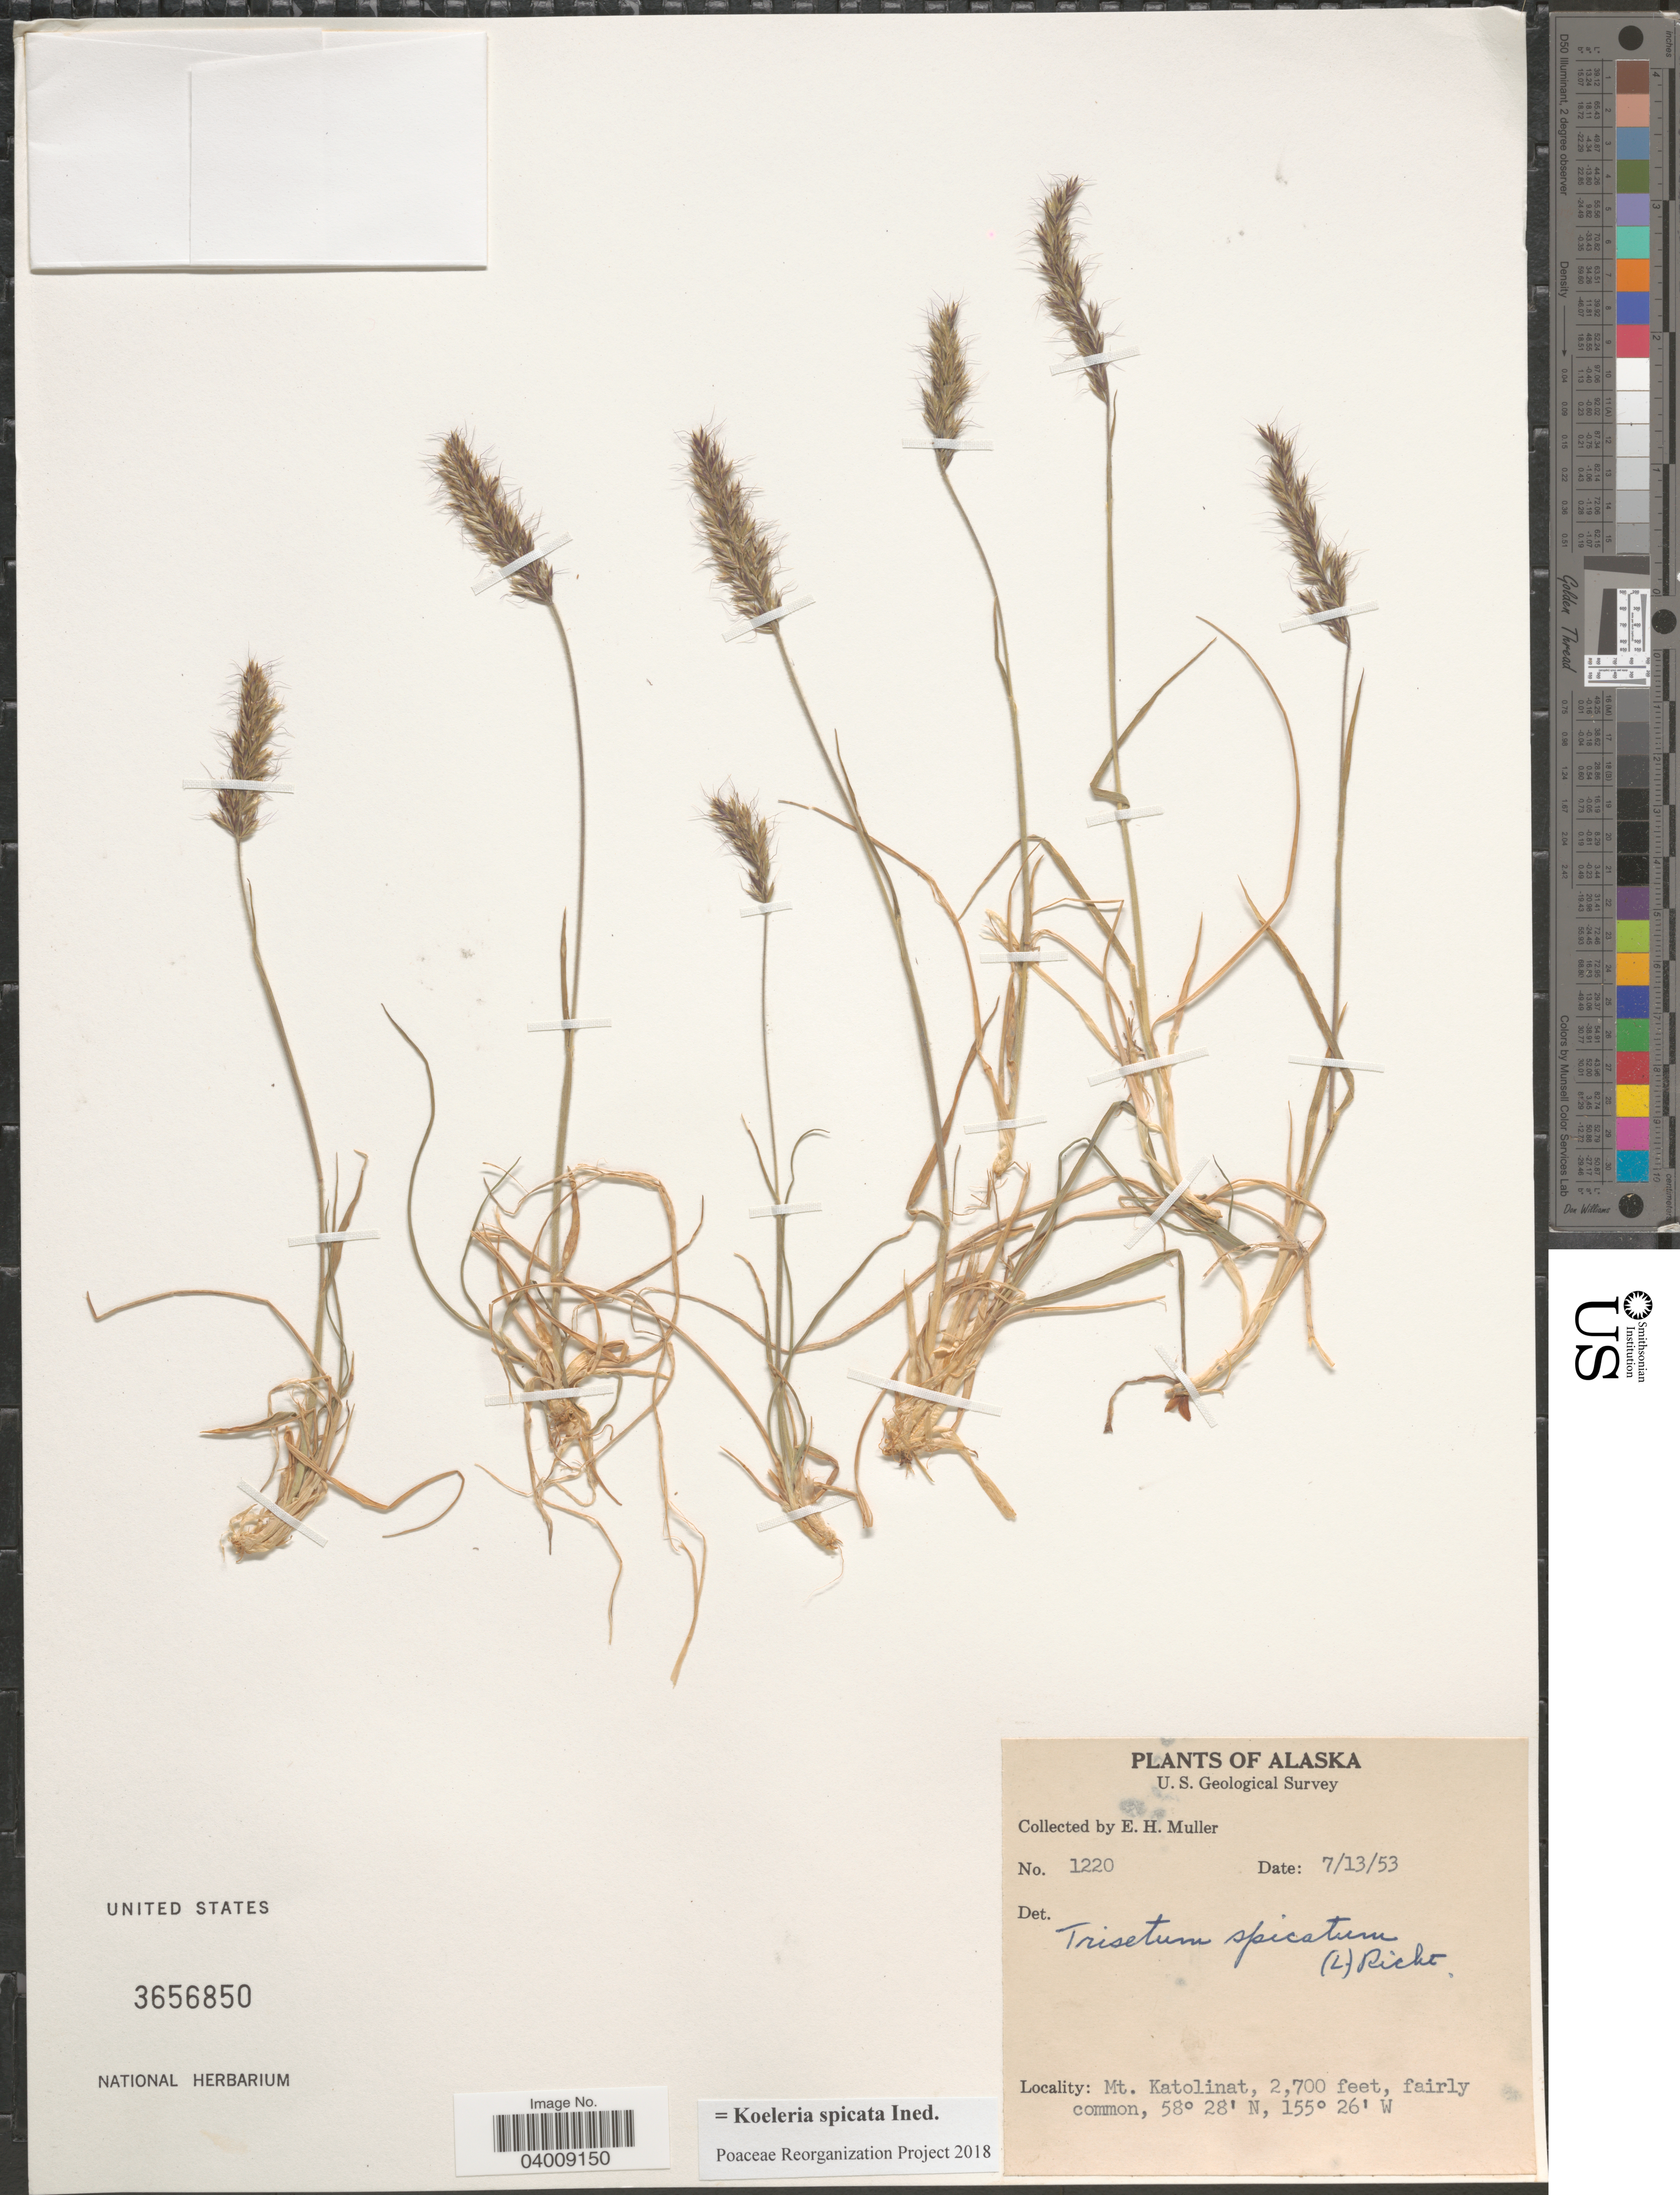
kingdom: Plantae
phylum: Tracheophyta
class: Liliopsida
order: Poales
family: Poaceae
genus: Koeleria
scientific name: Koeleria spicata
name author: (L.) Barberá et al.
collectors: E. H. Muller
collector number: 1220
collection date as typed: Transcribed d/m/y: 13/7/53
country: United States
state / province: Alaska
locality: Mt. Katolinat.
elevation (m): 823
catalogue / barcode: US 3656850